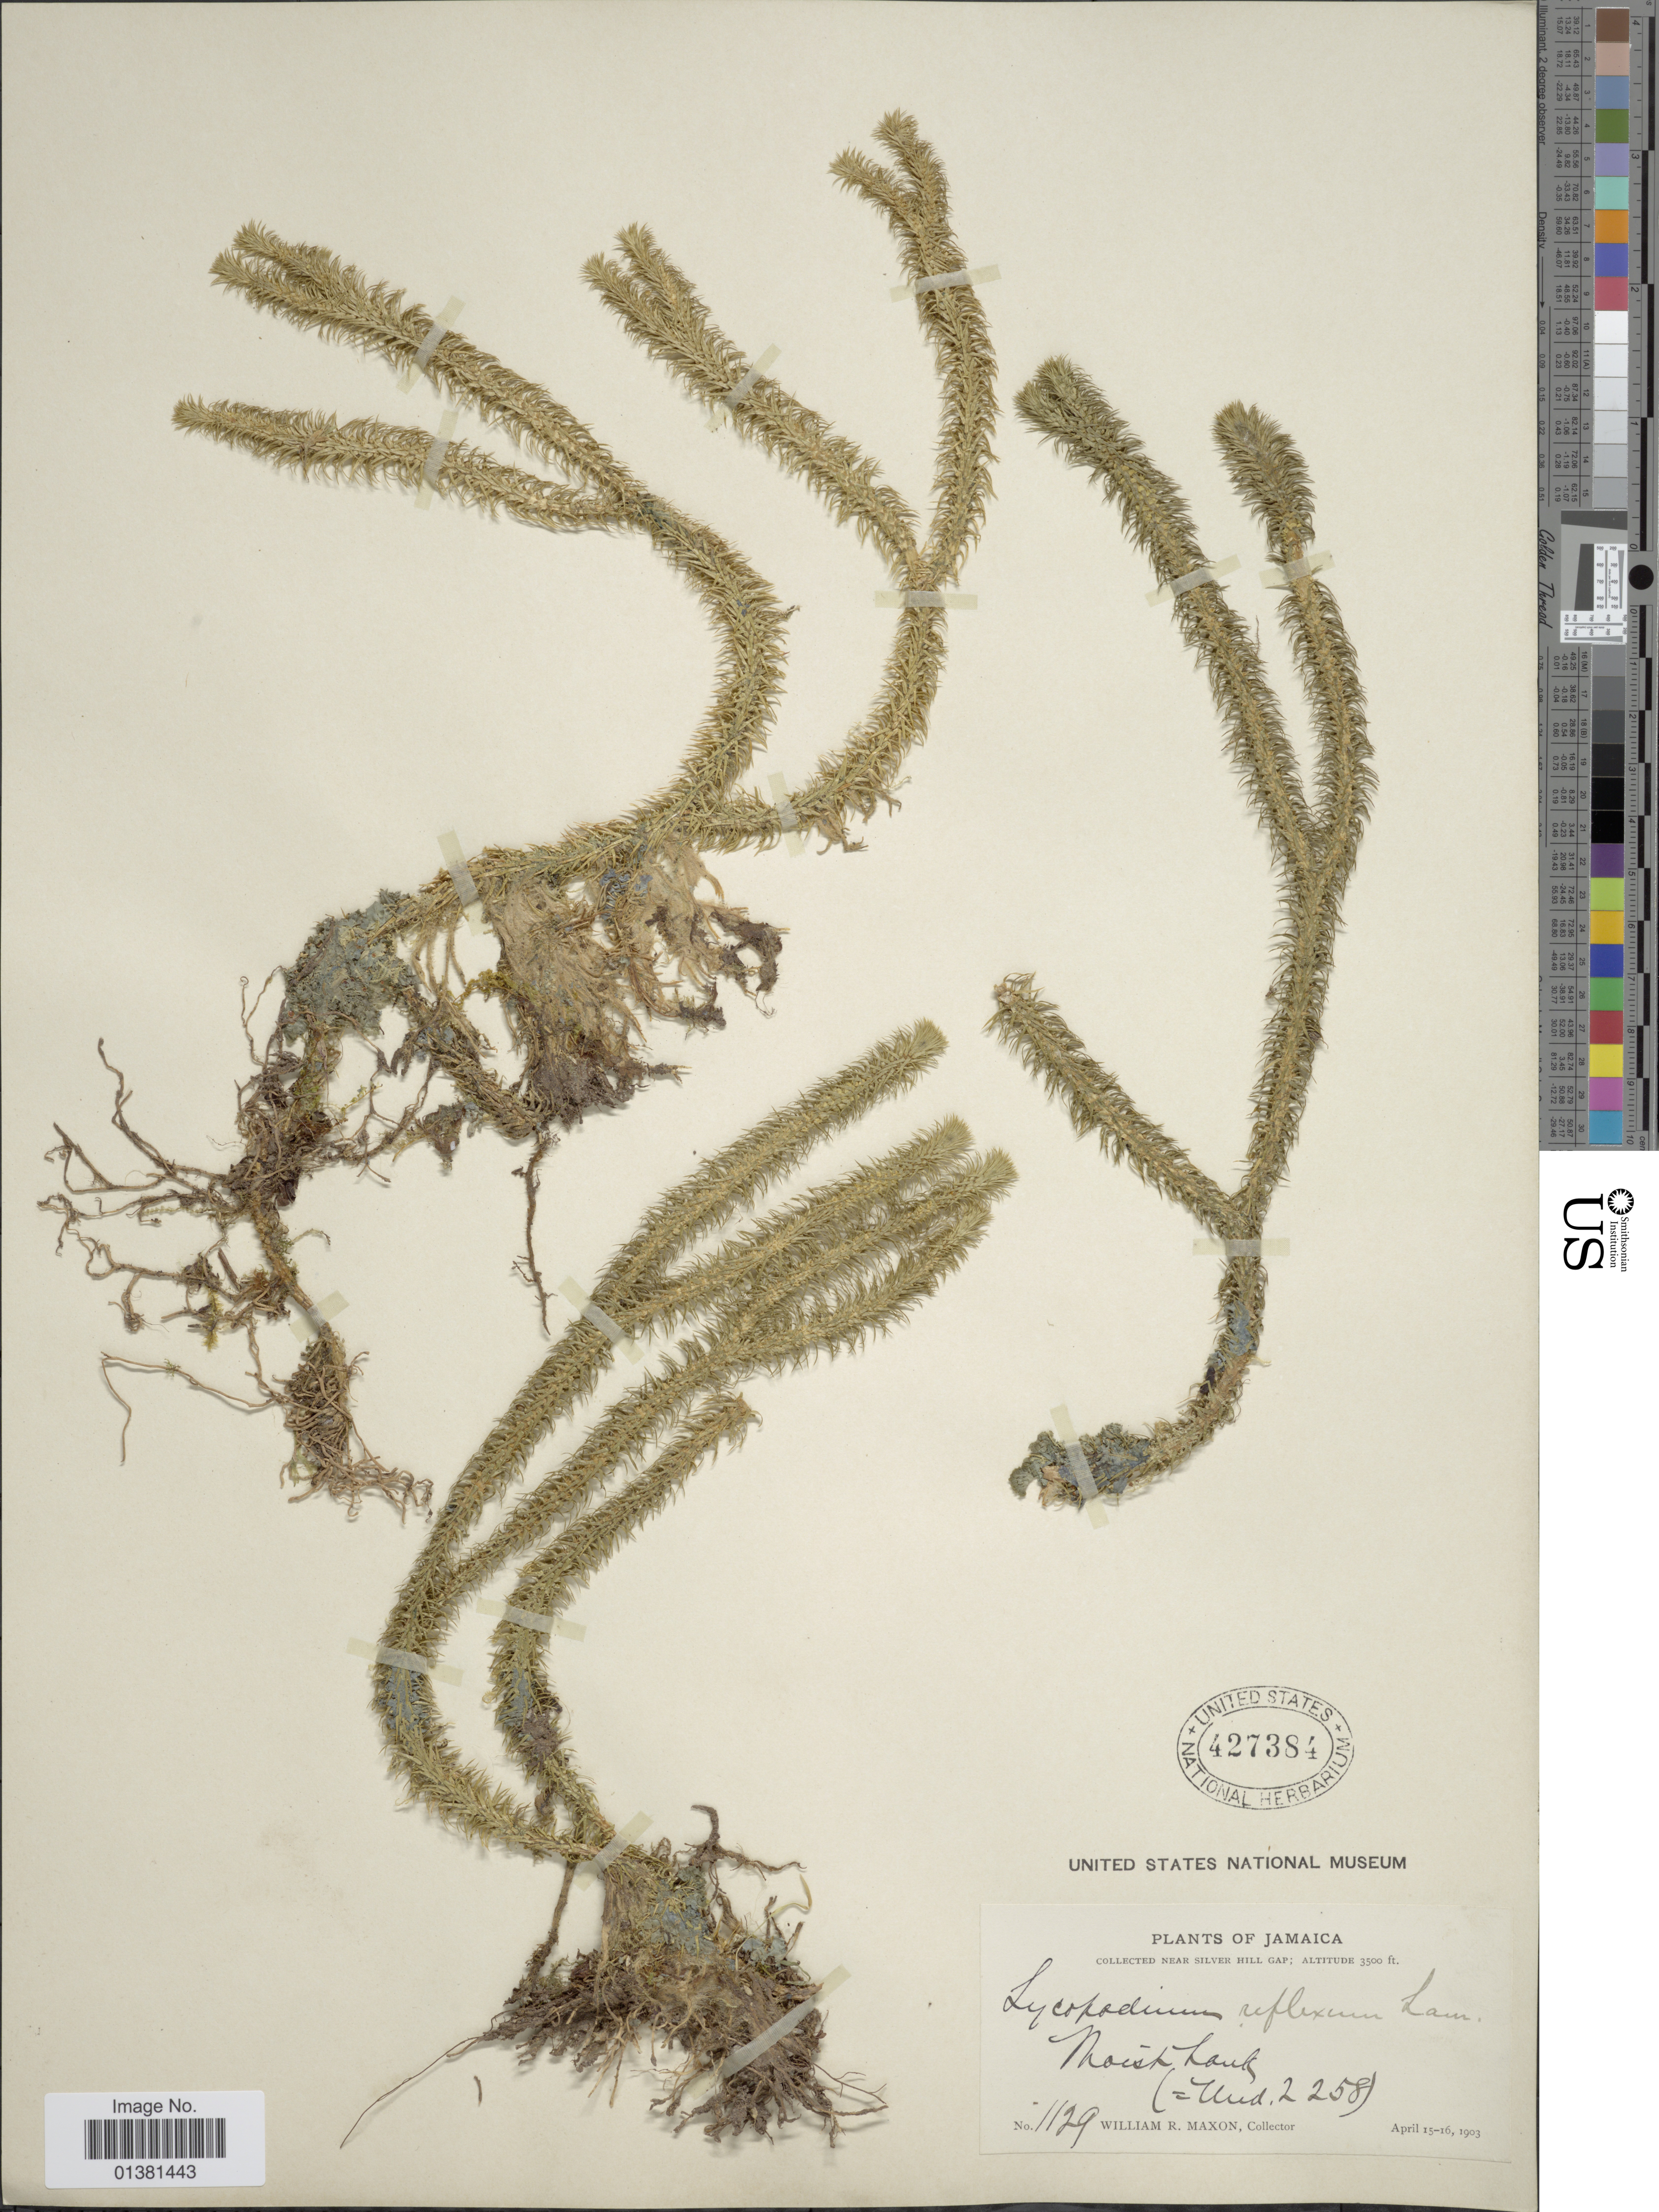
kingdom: Plantae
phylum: Tracheophyta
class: Lycopodiopsida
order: Lycopodiales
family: Lycopodiaceae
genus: Phlegmariurus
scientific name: Phlegmariurus reflexus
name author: (Lam.) B. Øllg.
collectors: W. R. Maxon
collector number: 1129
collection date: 1903-04-15/1903-04-16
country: Jamaica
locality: Near Silver Hill Gap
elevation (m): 1067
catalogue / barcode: US 427384